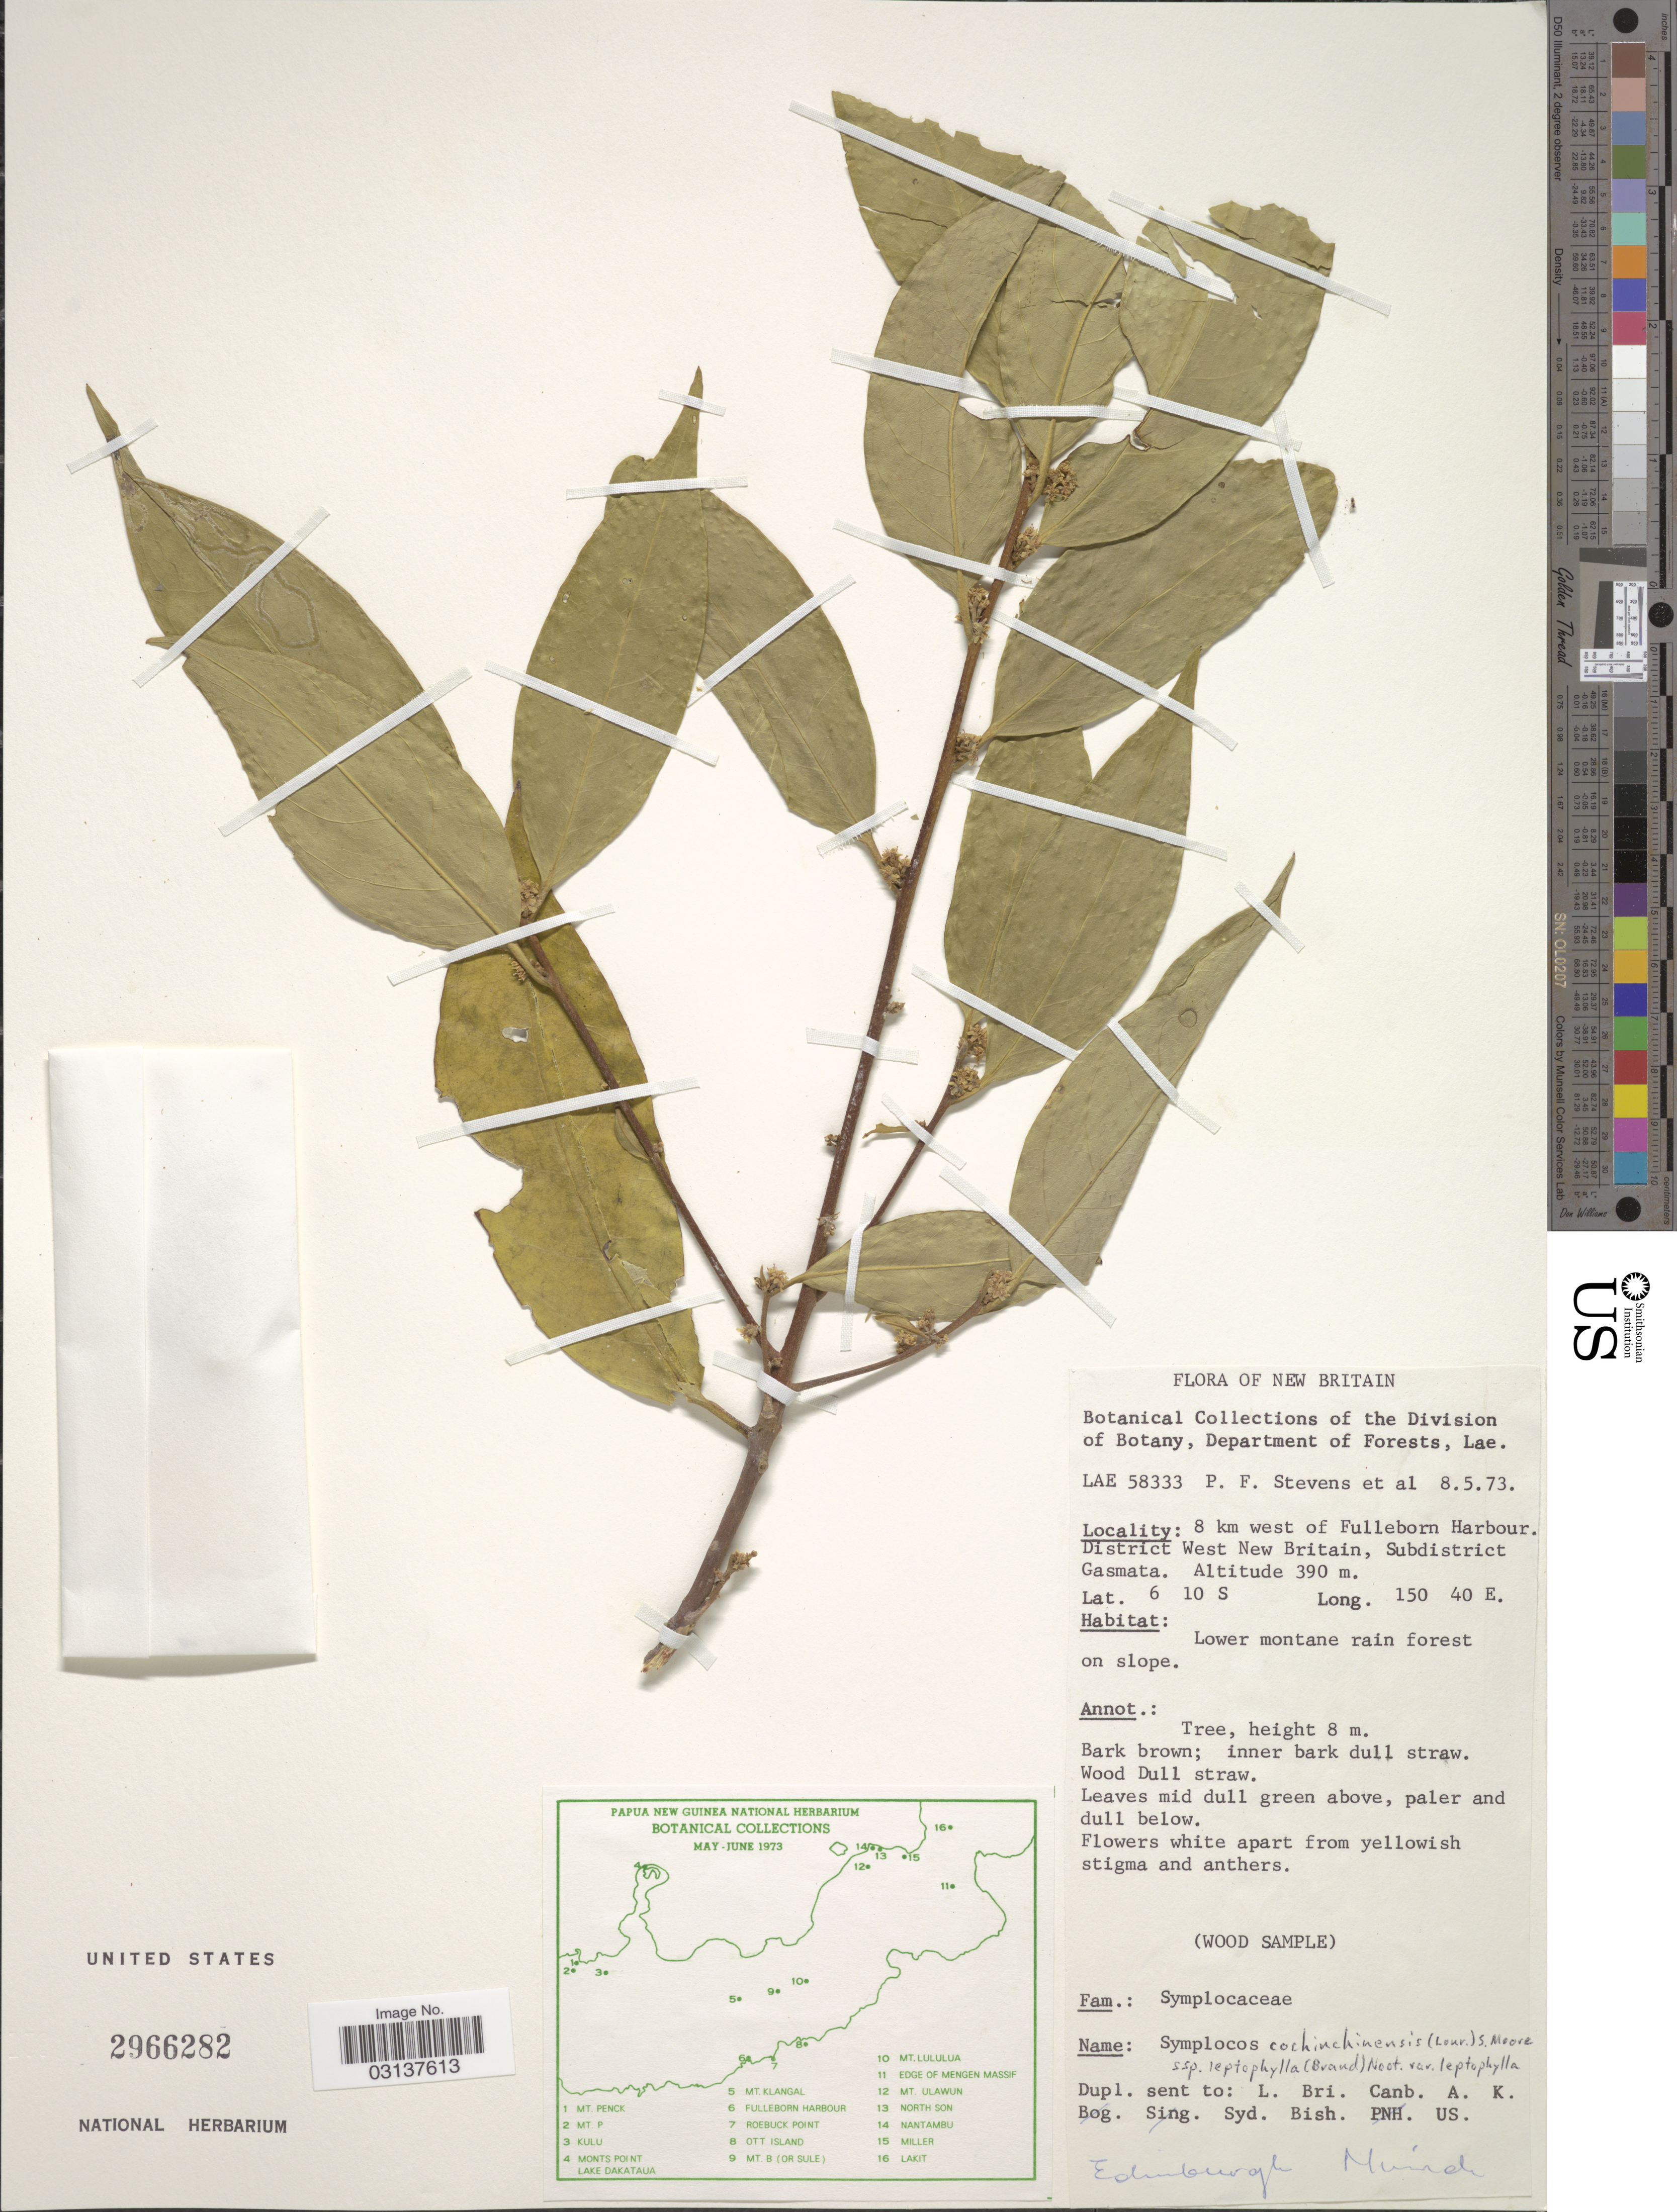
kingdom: Plantae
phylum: Tracheophyta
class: Magnoliopsida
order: Ericales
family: Symplocaceae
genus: Symplocos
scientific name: Symplocos cochinchinensis var. leptophylla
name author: (Brand) Noot.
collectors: P. F. Stevens & et al.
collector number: LAE 58333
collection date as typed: Transcribed d/m/y: 8/5/73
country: Papua New Guinea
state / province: West New Britain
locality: New Britain, 8 km west of Fulleborn Harbour, District West New Britain, Subdistrict Gasmata.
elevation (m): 390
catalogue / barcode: US 2966282